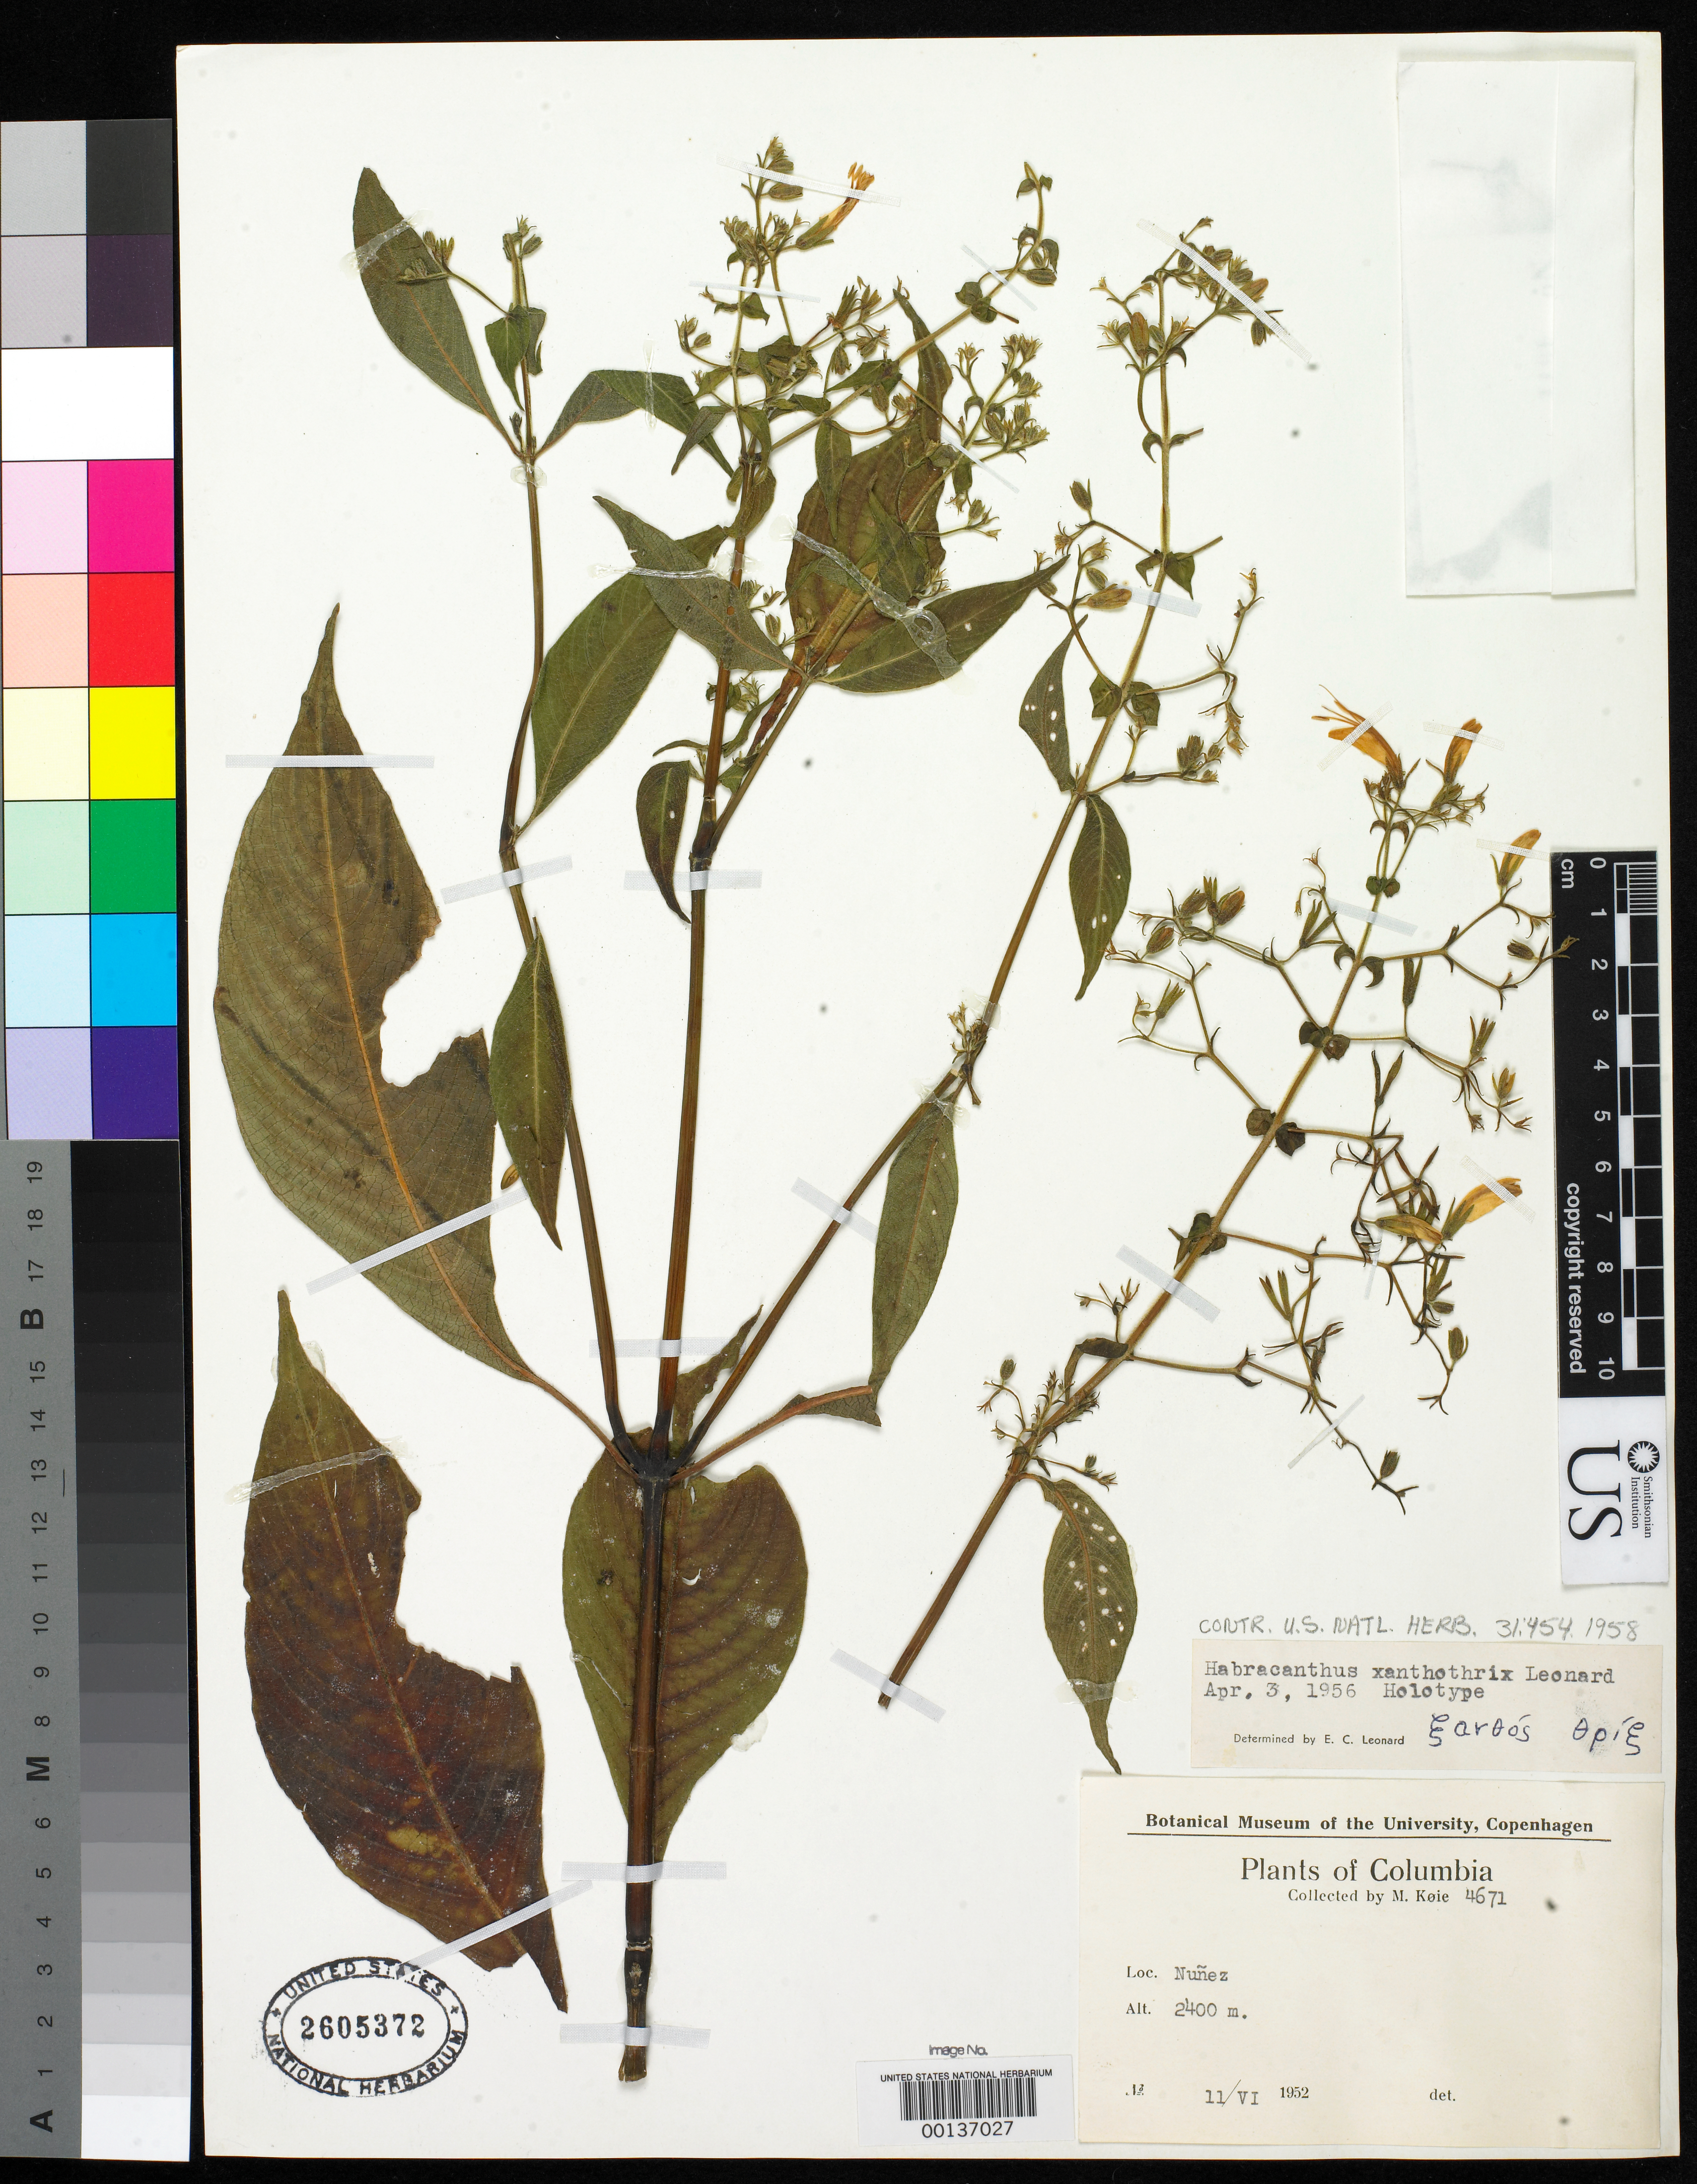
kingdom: Plantae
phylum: Tracheophyta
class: Magnoliopsida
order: Lamiales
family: Acanthaceae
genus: Habracanthus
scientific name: Habracanthus xanthothrix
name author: Leonard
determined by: Leonard, Emery C., (US)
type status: Holotype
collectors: M. Köie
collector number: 4671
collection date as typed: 11 Jun 1952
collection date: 1952-06-11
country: Colombia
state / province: Cundinamarca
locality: Nunez.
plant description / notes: Type status uncertain;specimen annotated by E.C. Leonard (1956) as "holotype" but according to protologue, holotype is deposited in the Herbarium of the Botanical Museum of the University of Copenhagen.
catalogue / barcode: US 2605372